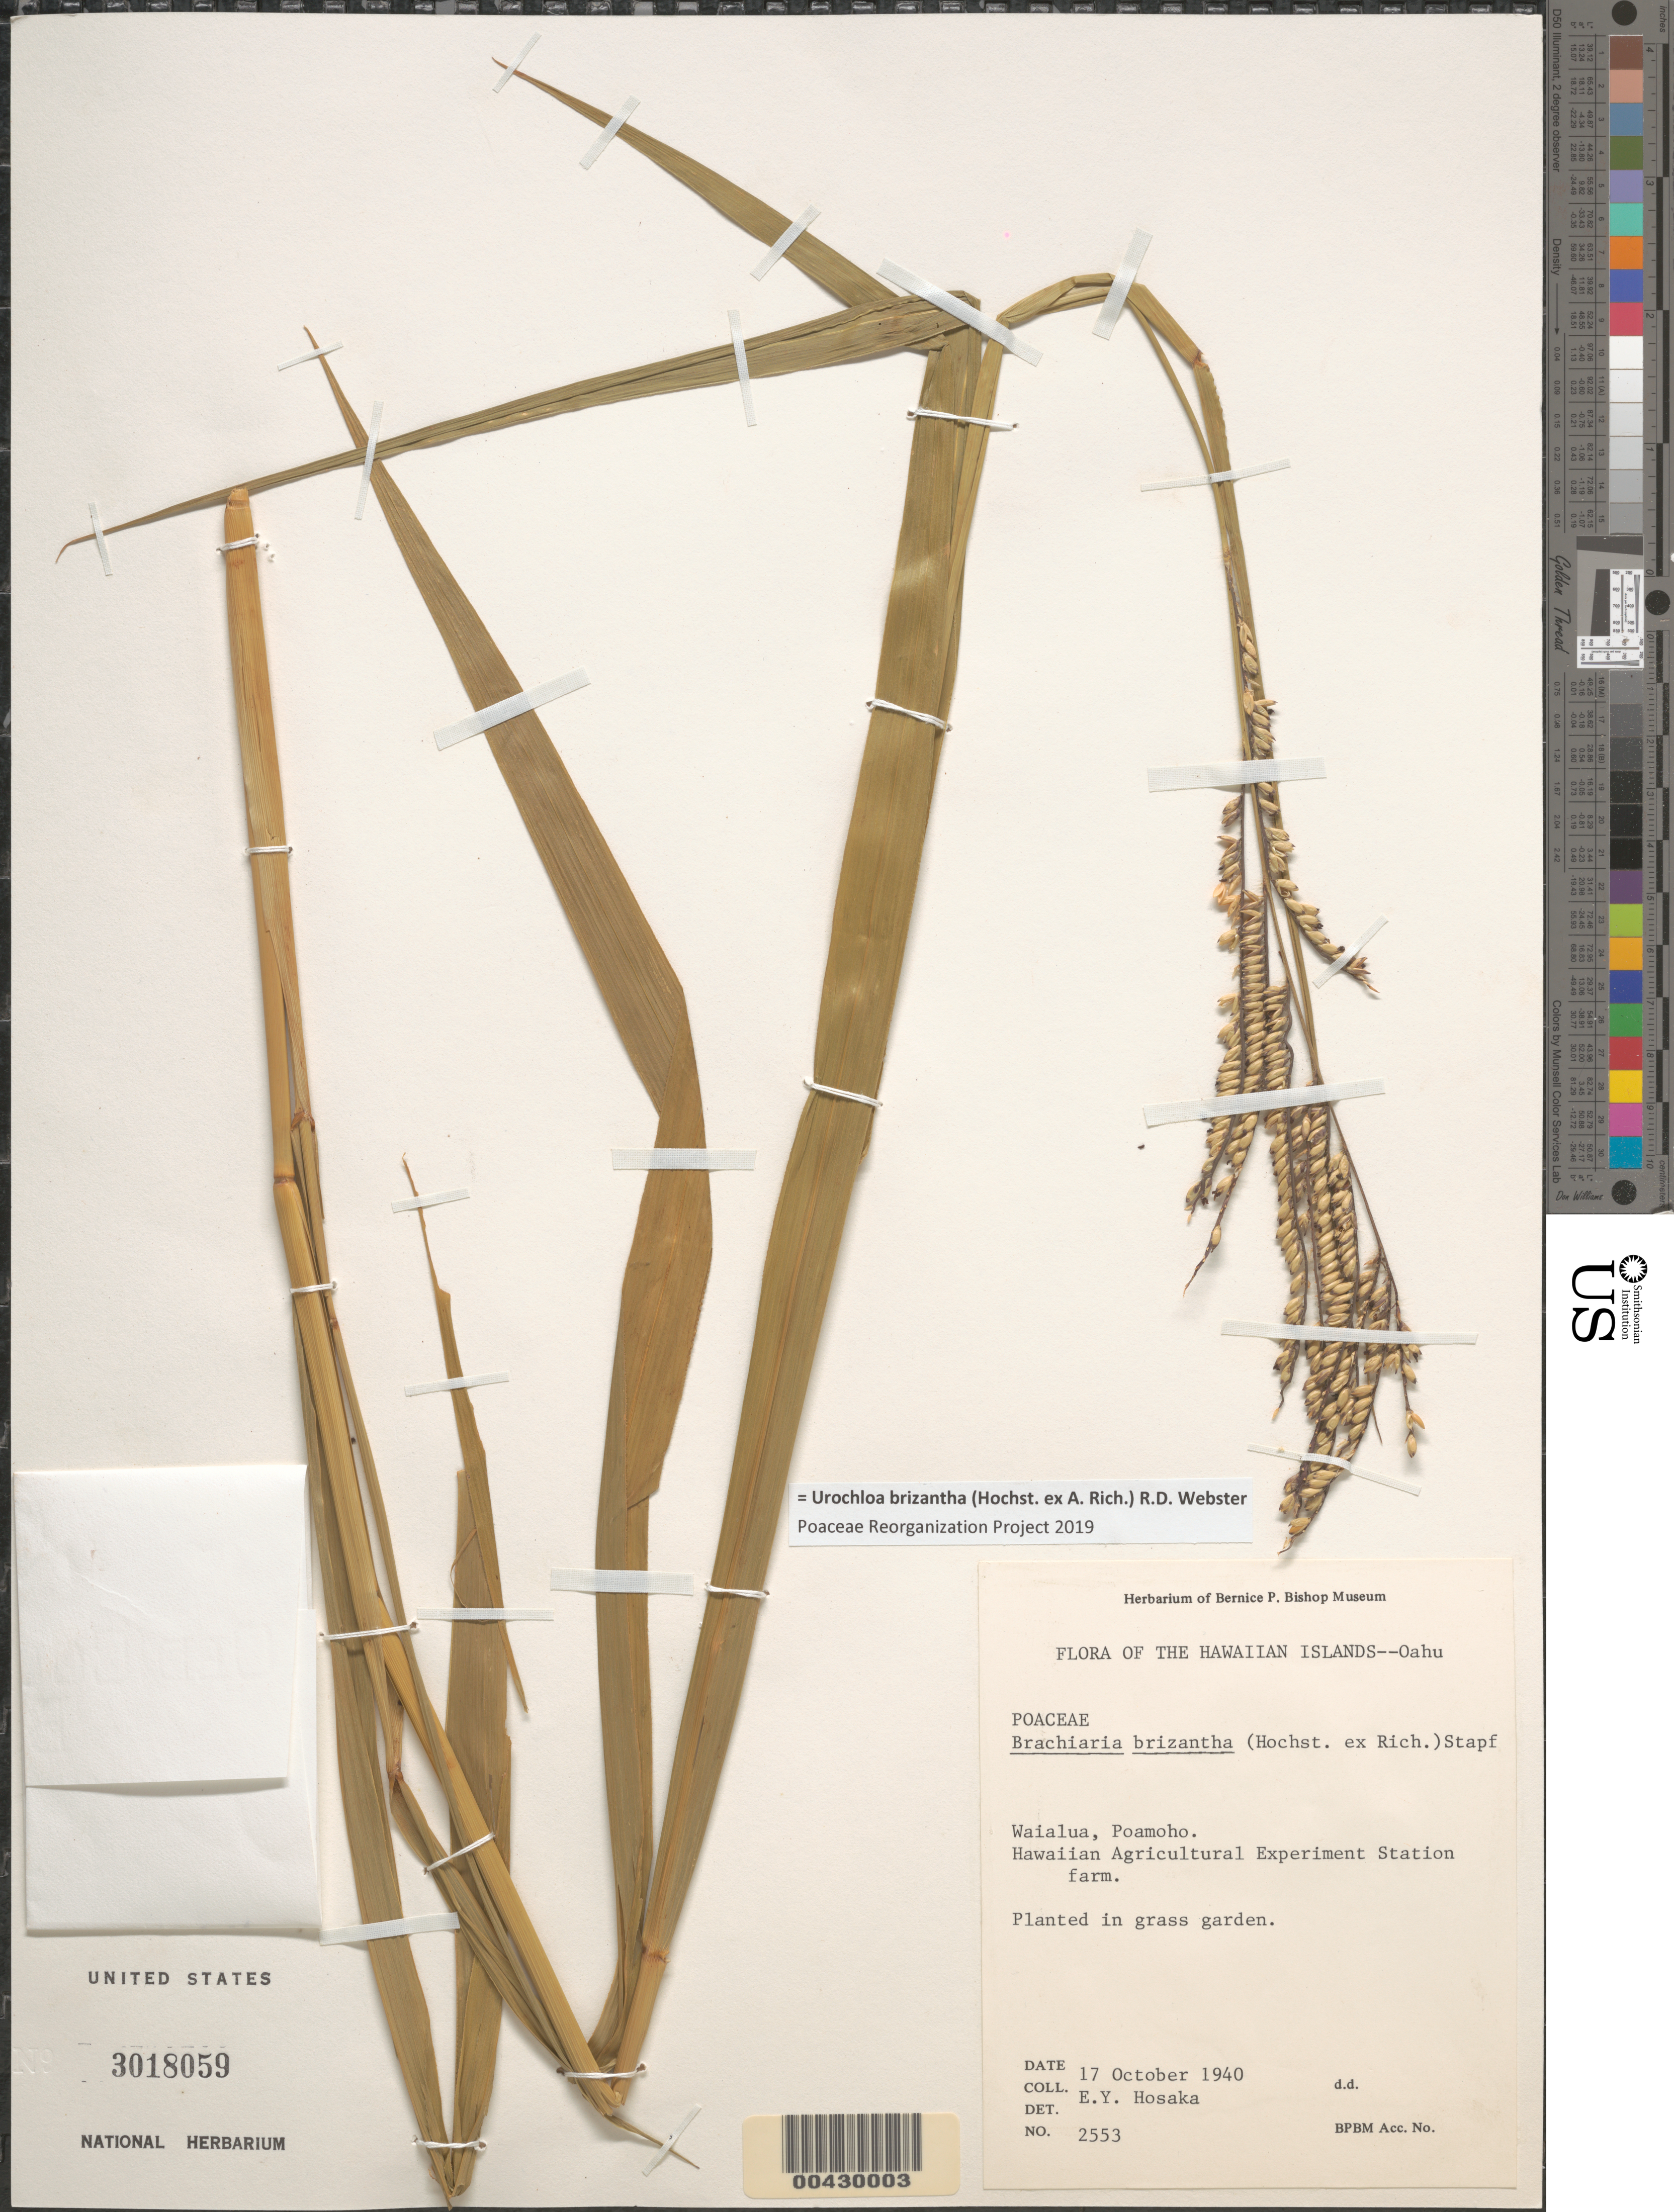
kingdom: Plantae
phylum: Tracheophyta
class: Liliopsida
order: Poales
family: Poaceae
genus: Urochloa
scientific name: Urochloa brizantha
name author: (Hochst. ex A. Rich.) R.D. Webster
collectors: E. Y. Hosaka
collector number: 2553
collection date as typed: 17 Oct 1940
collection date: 1940-10-17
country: United States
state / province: Hawaii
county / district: Honolulu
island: Oahu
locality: Waialua, Poamoho. Hawaiian Agricultural Experiment Station farm.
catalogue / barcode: US 3018059